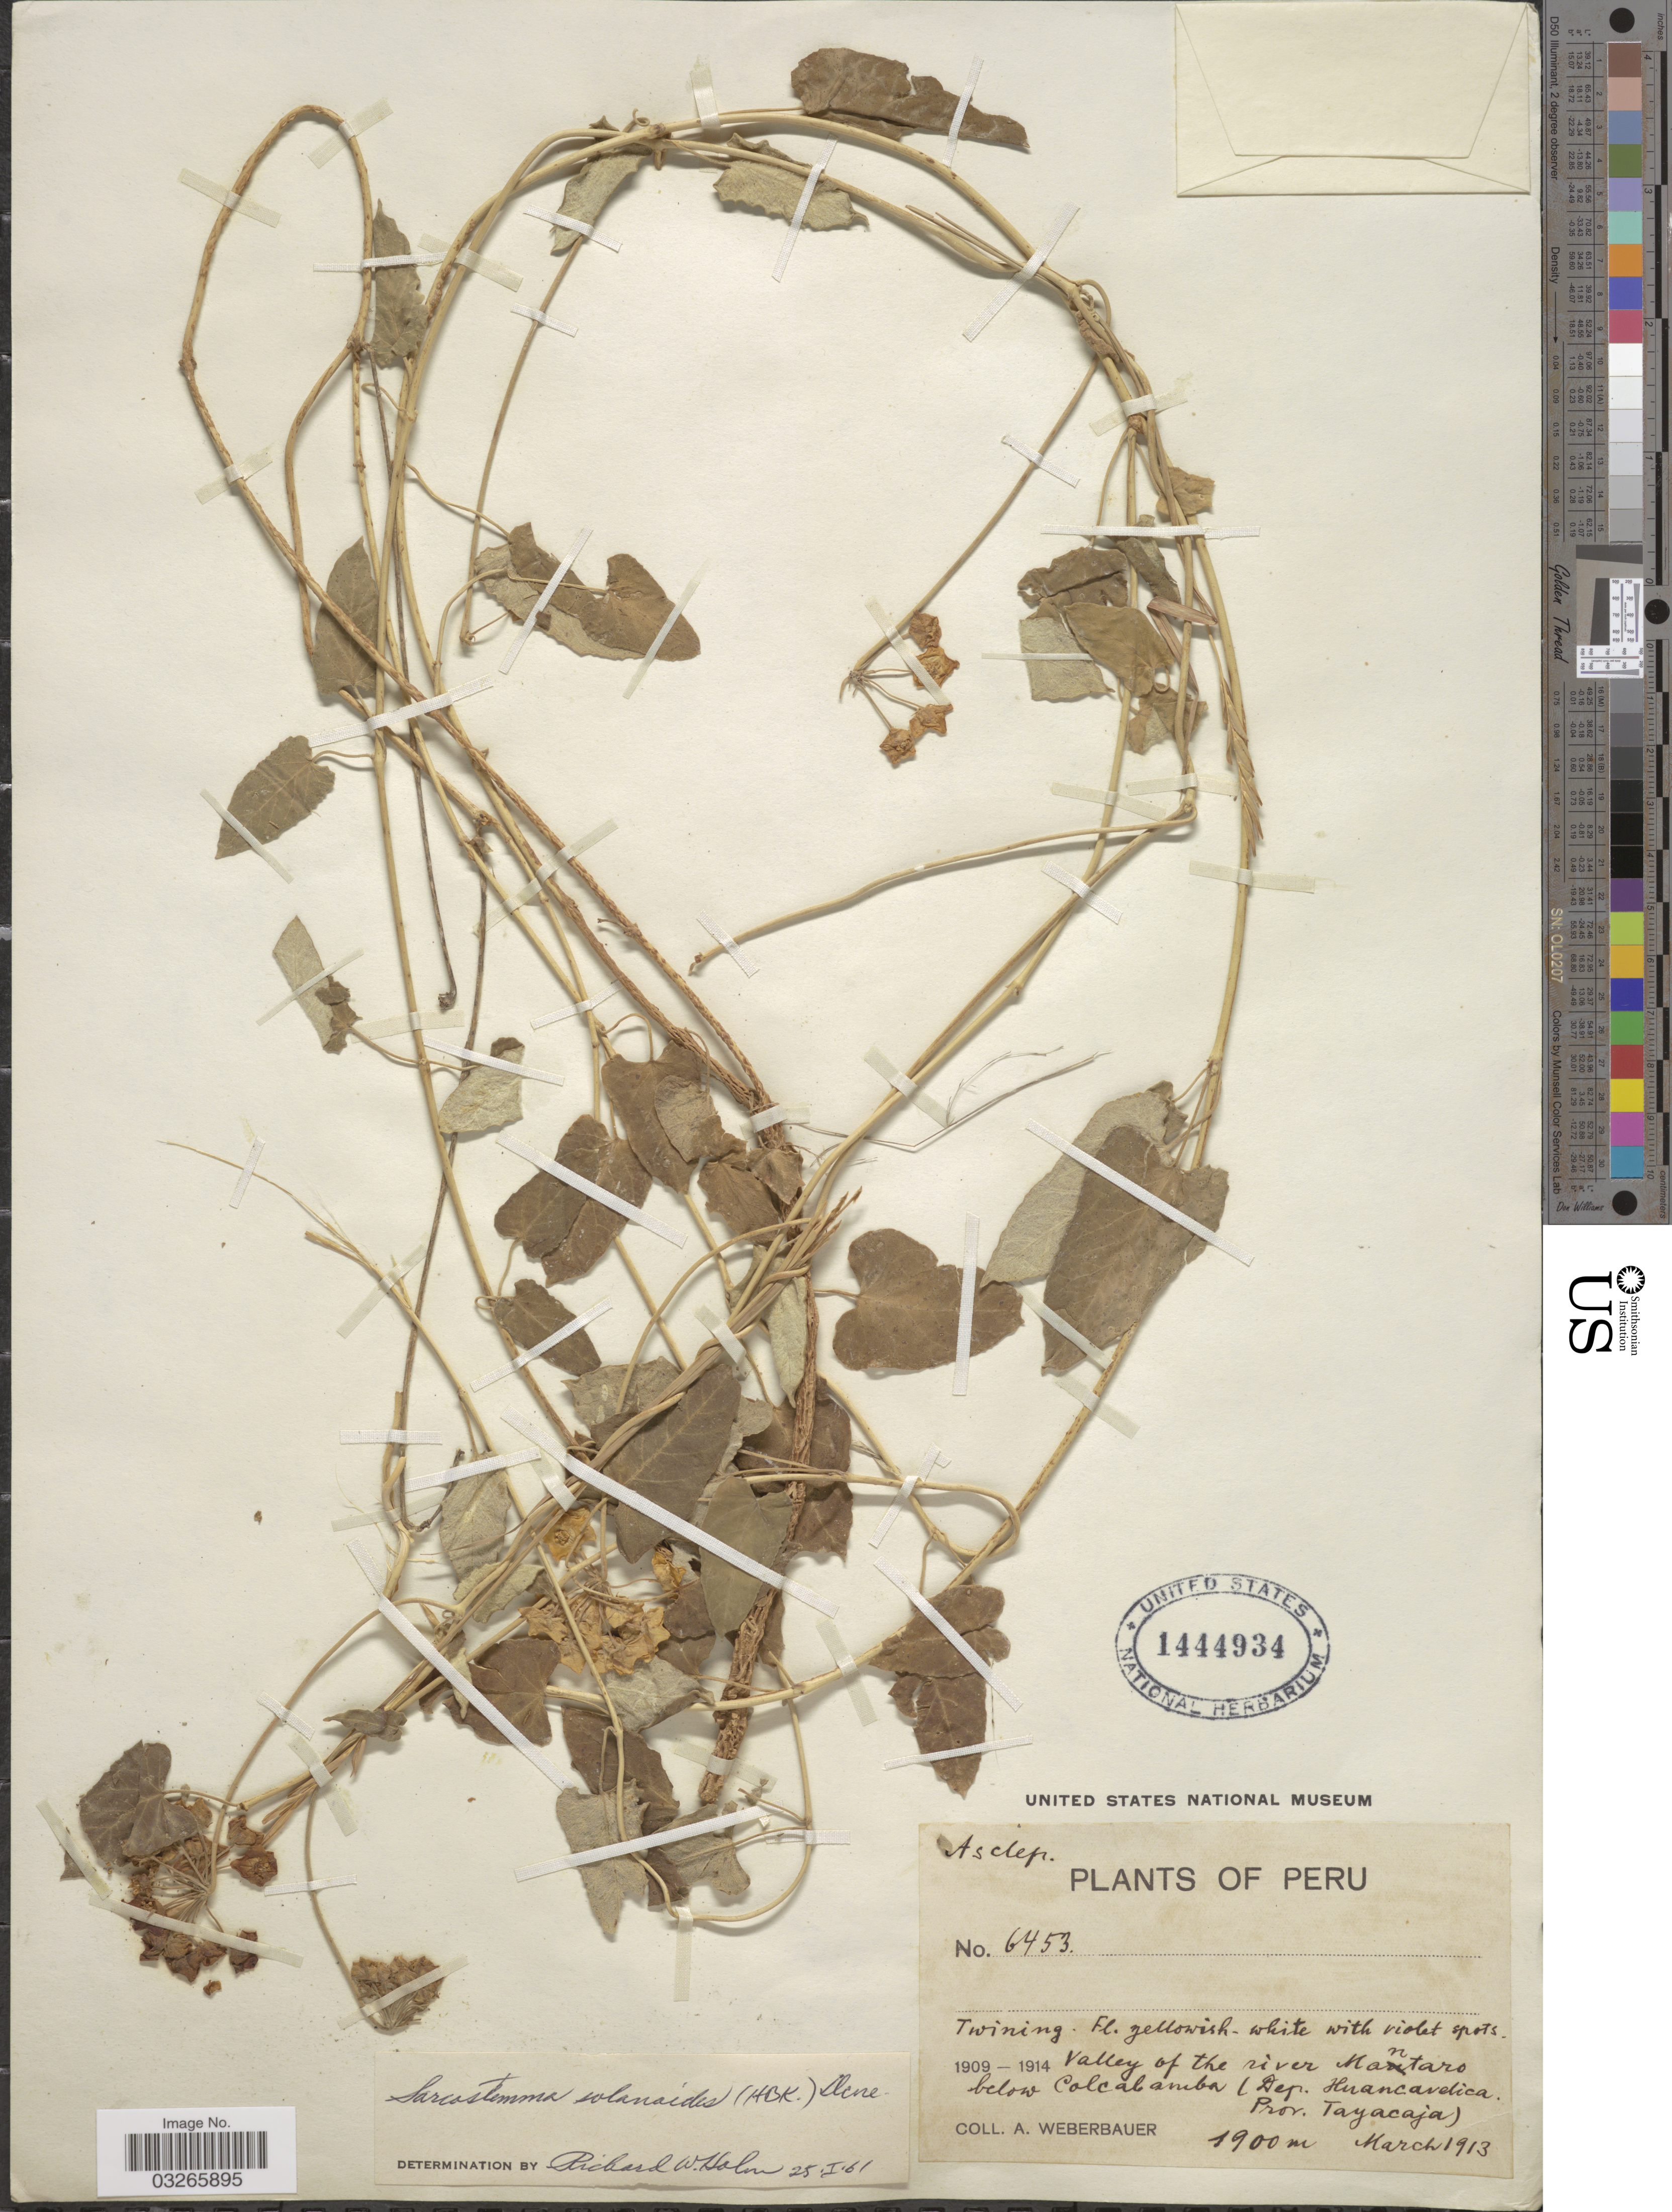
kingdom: Plantae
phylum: Tracheophyta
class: Magnoliopsida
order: Gentianales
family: Apocynaceae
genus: Sarcostemma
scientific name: Sarcostemma solanoides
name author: (Kunth) Decne.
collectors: A. Weberbauer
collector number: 6453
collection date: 1913-03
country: Peru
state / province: Huancavelica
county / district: Tayacaja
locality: Valley of the river Mantaro below Colcalamba (Dep. Huancavelica, Prov. Tayacaja).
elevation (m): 1900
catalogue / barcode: US 1444934